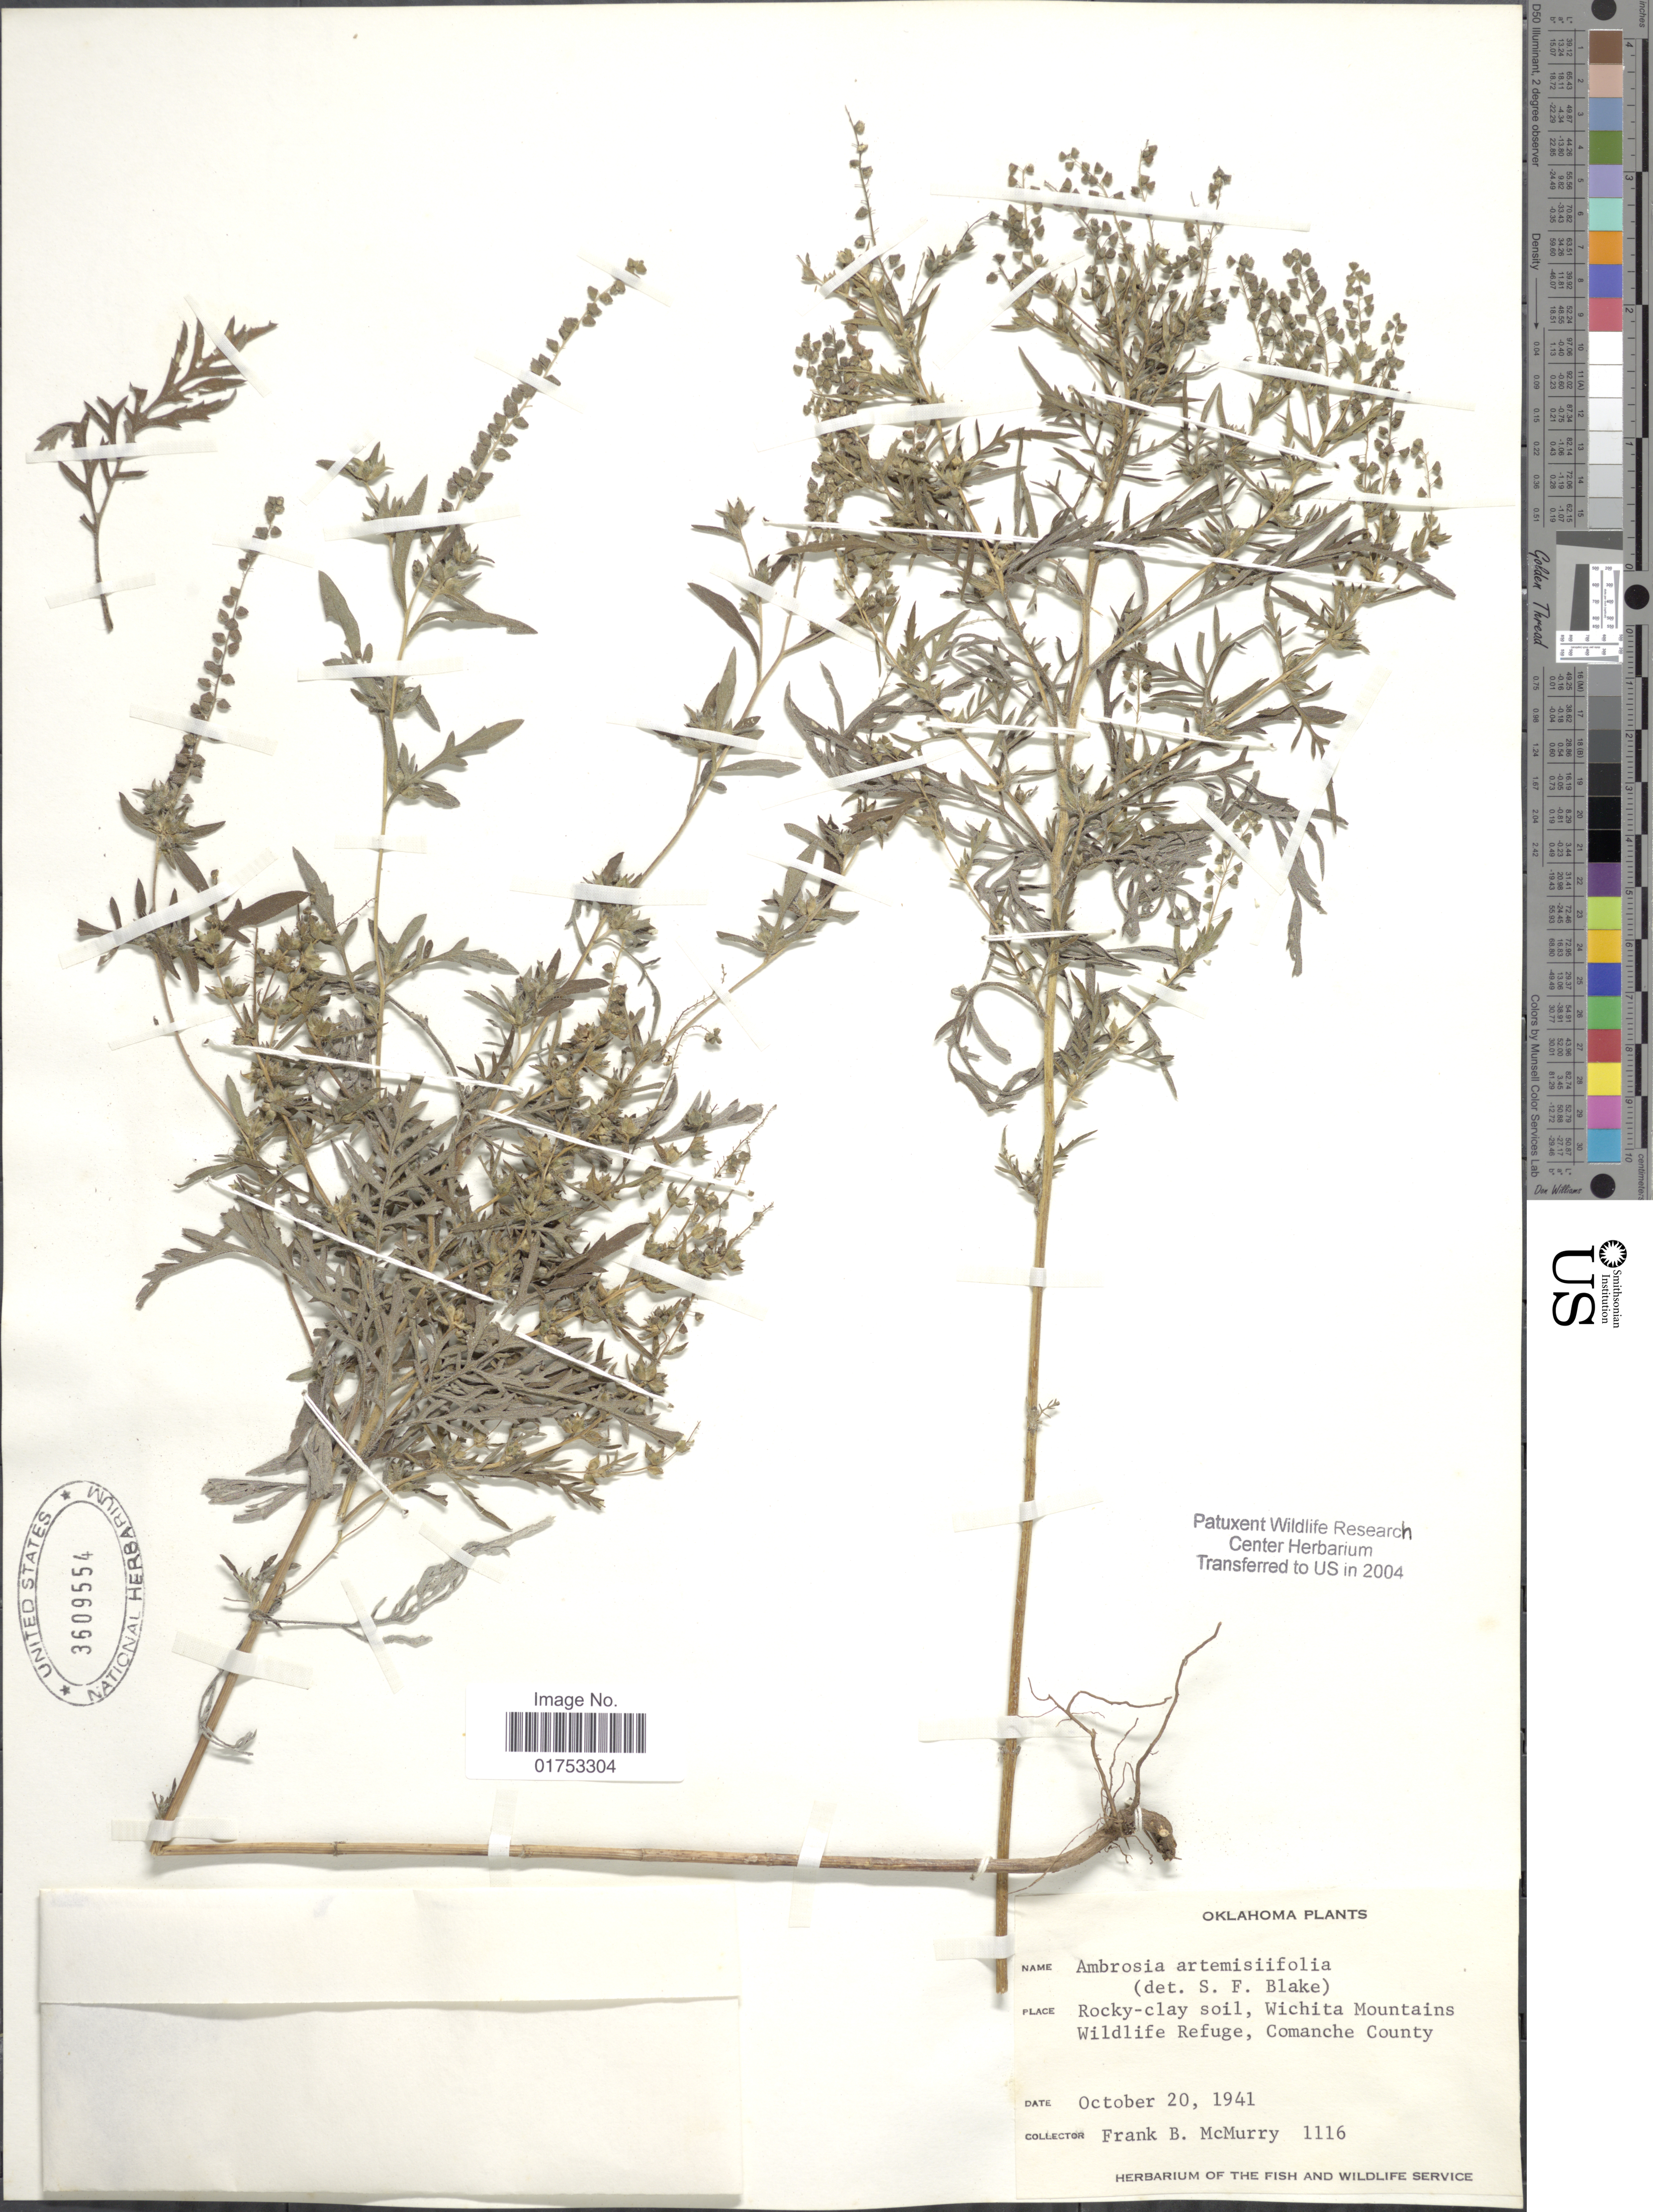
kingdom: Plantae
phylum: Tracheophyta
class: Magnoliopsida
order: Asterales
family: Asteraceae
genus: Ambrosia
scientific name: Ambrosia artemisiifolia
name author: L.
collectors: F. B. McMurry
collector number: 1116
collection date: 1941-10-20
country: United States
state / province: Oklahoma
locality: Wichita Mountains, Wildlife Refuge, Comanche County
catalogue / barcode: US 3609554